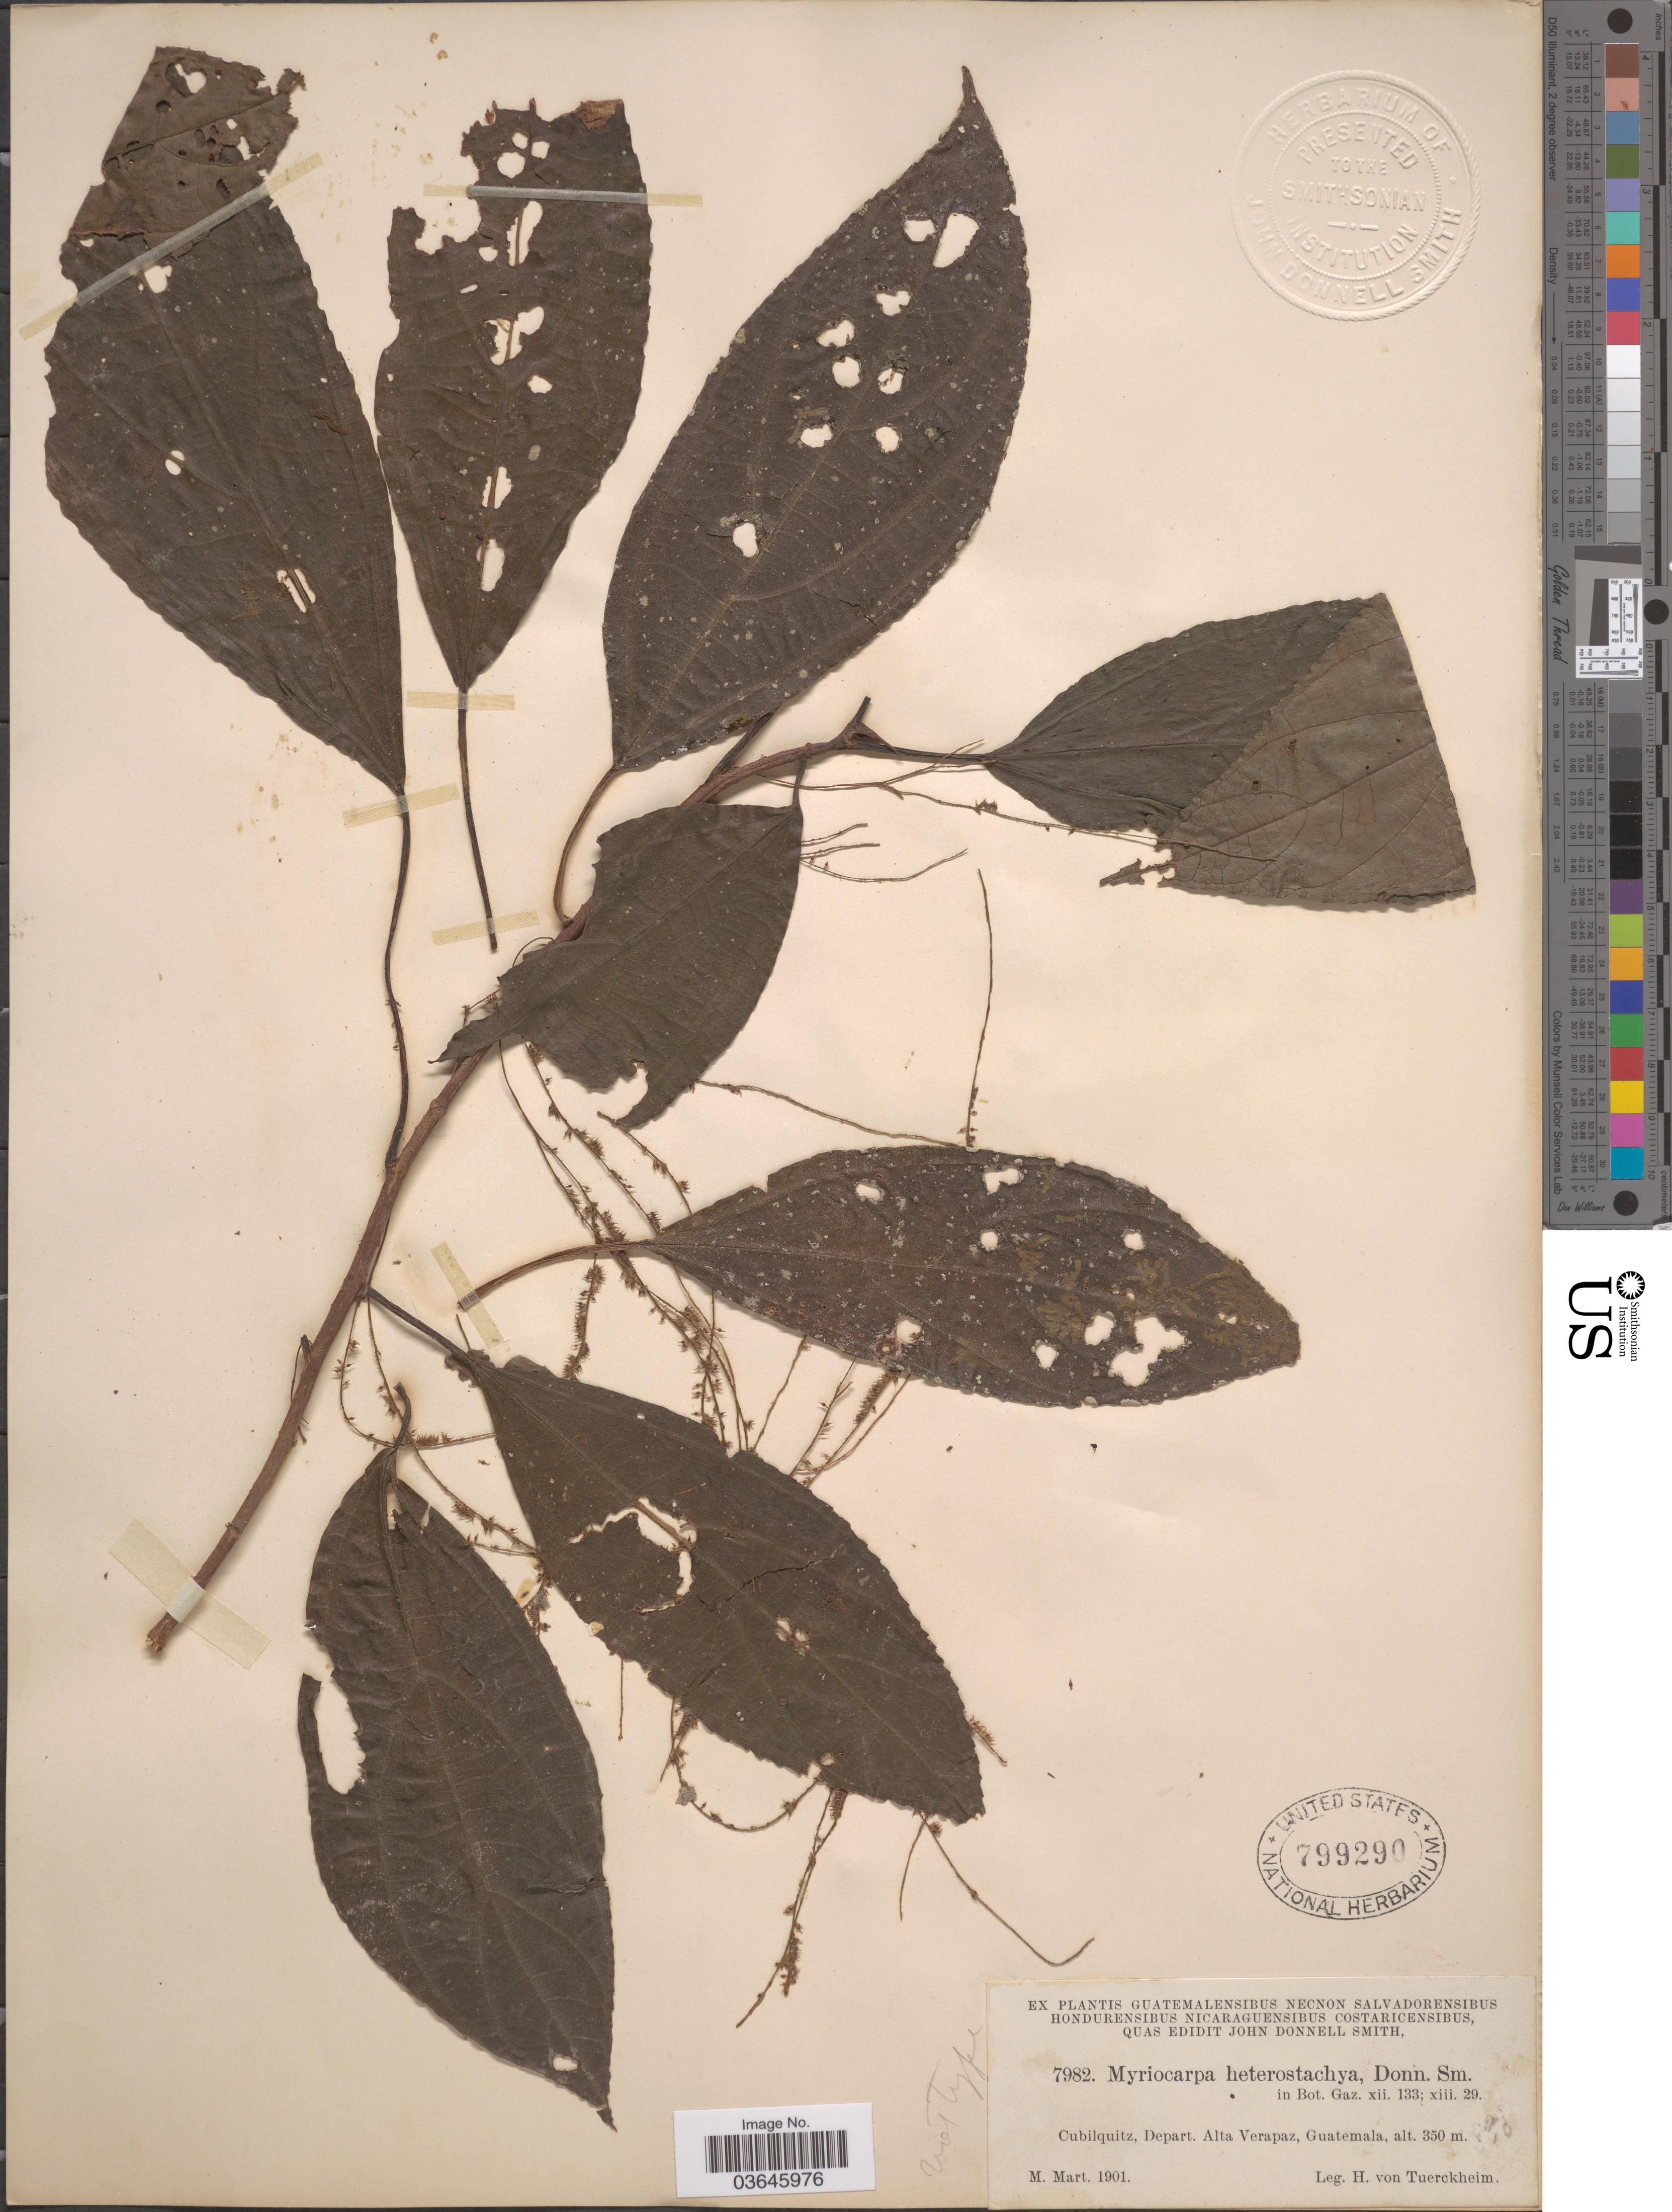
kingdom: Plantae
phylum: Tracheophyta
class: Magnoliopsida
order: Rosales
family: Urticaceae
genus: Myriocarpa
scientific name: Myriocarpa heterostachya Donn. Sm., nom. illeg.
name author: Donn. Sm.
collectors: H. von Türckheim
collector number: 7982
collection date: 1901-03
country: Guatemala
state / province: Alta Verapaz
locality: Cubilquitz, Depart. Alta Verapaz.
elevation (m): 350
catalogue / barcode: US 799290